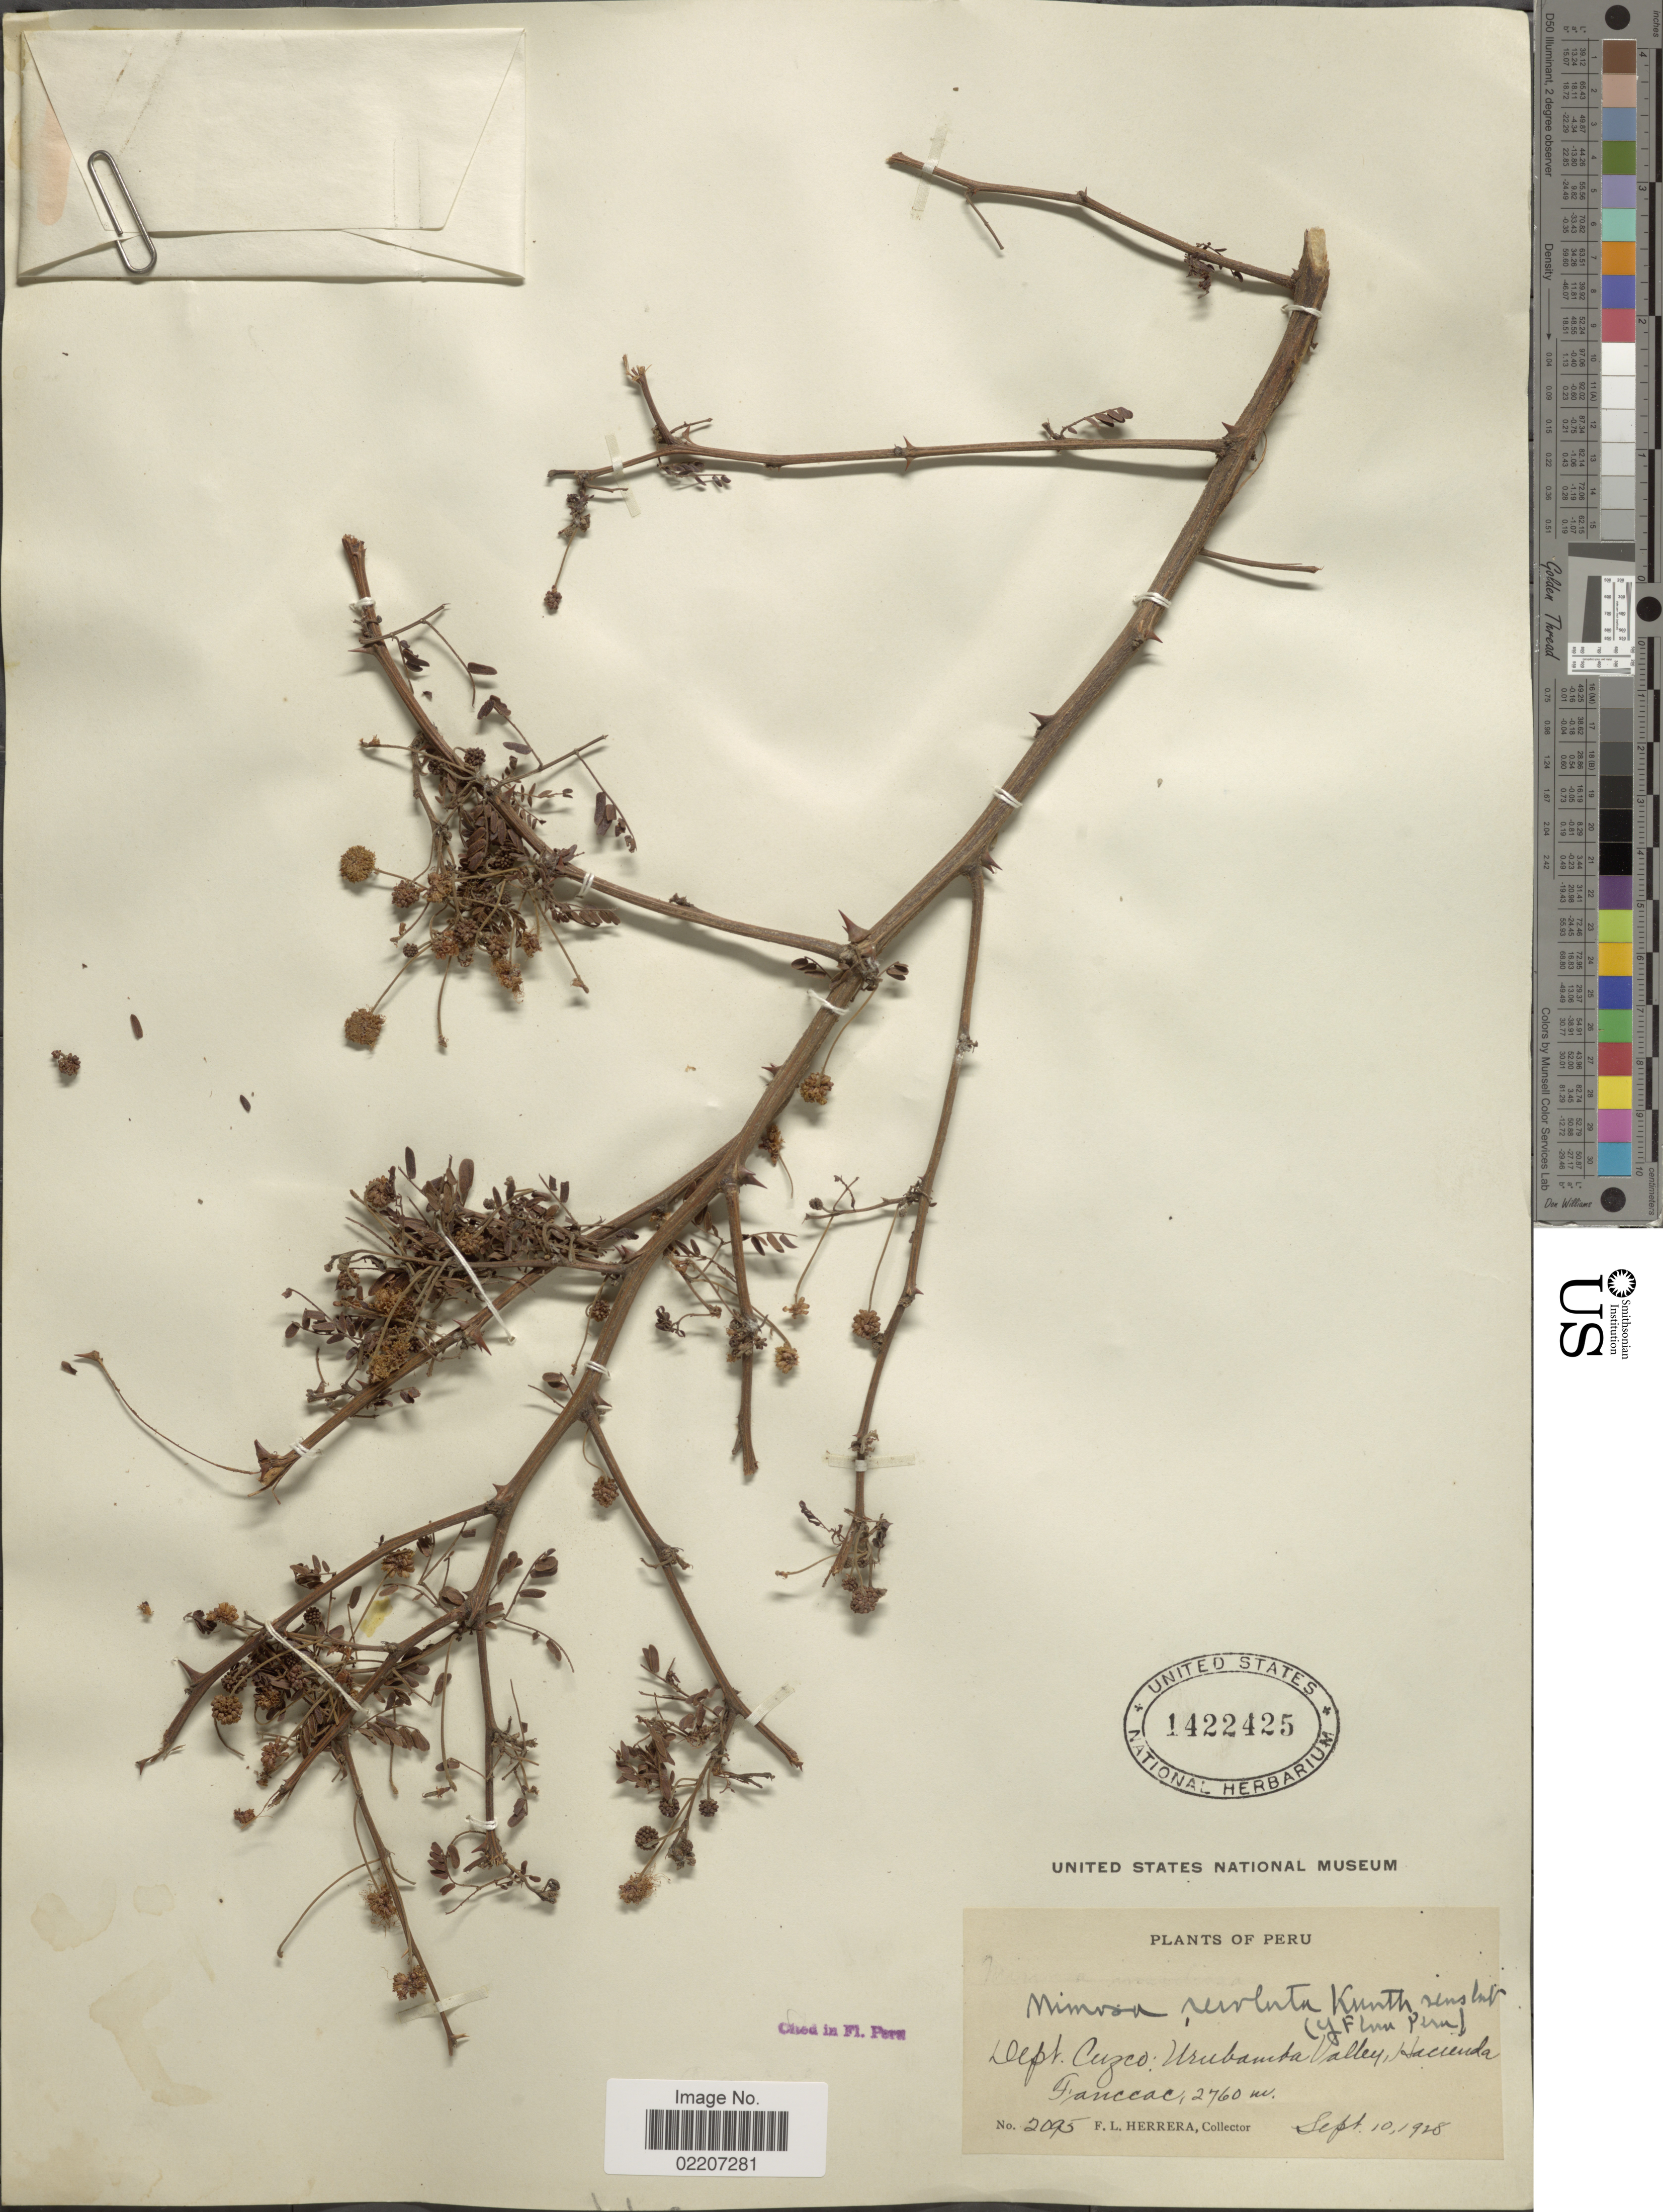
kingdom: Plantae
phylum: Tracheophyta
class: Magnoliopsida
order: Fabales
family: Fabaceae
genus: Mimosa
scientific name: Mimosa revoluta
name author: (Kunth) Benth.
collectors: F. L. Herrera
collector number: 2095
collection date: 1928-09-10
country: Peru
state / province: Cusco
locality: Dept. Cuzco, Urubamba Valley, Hacienda Fanccac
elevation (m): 2760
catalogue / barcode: US 1422425